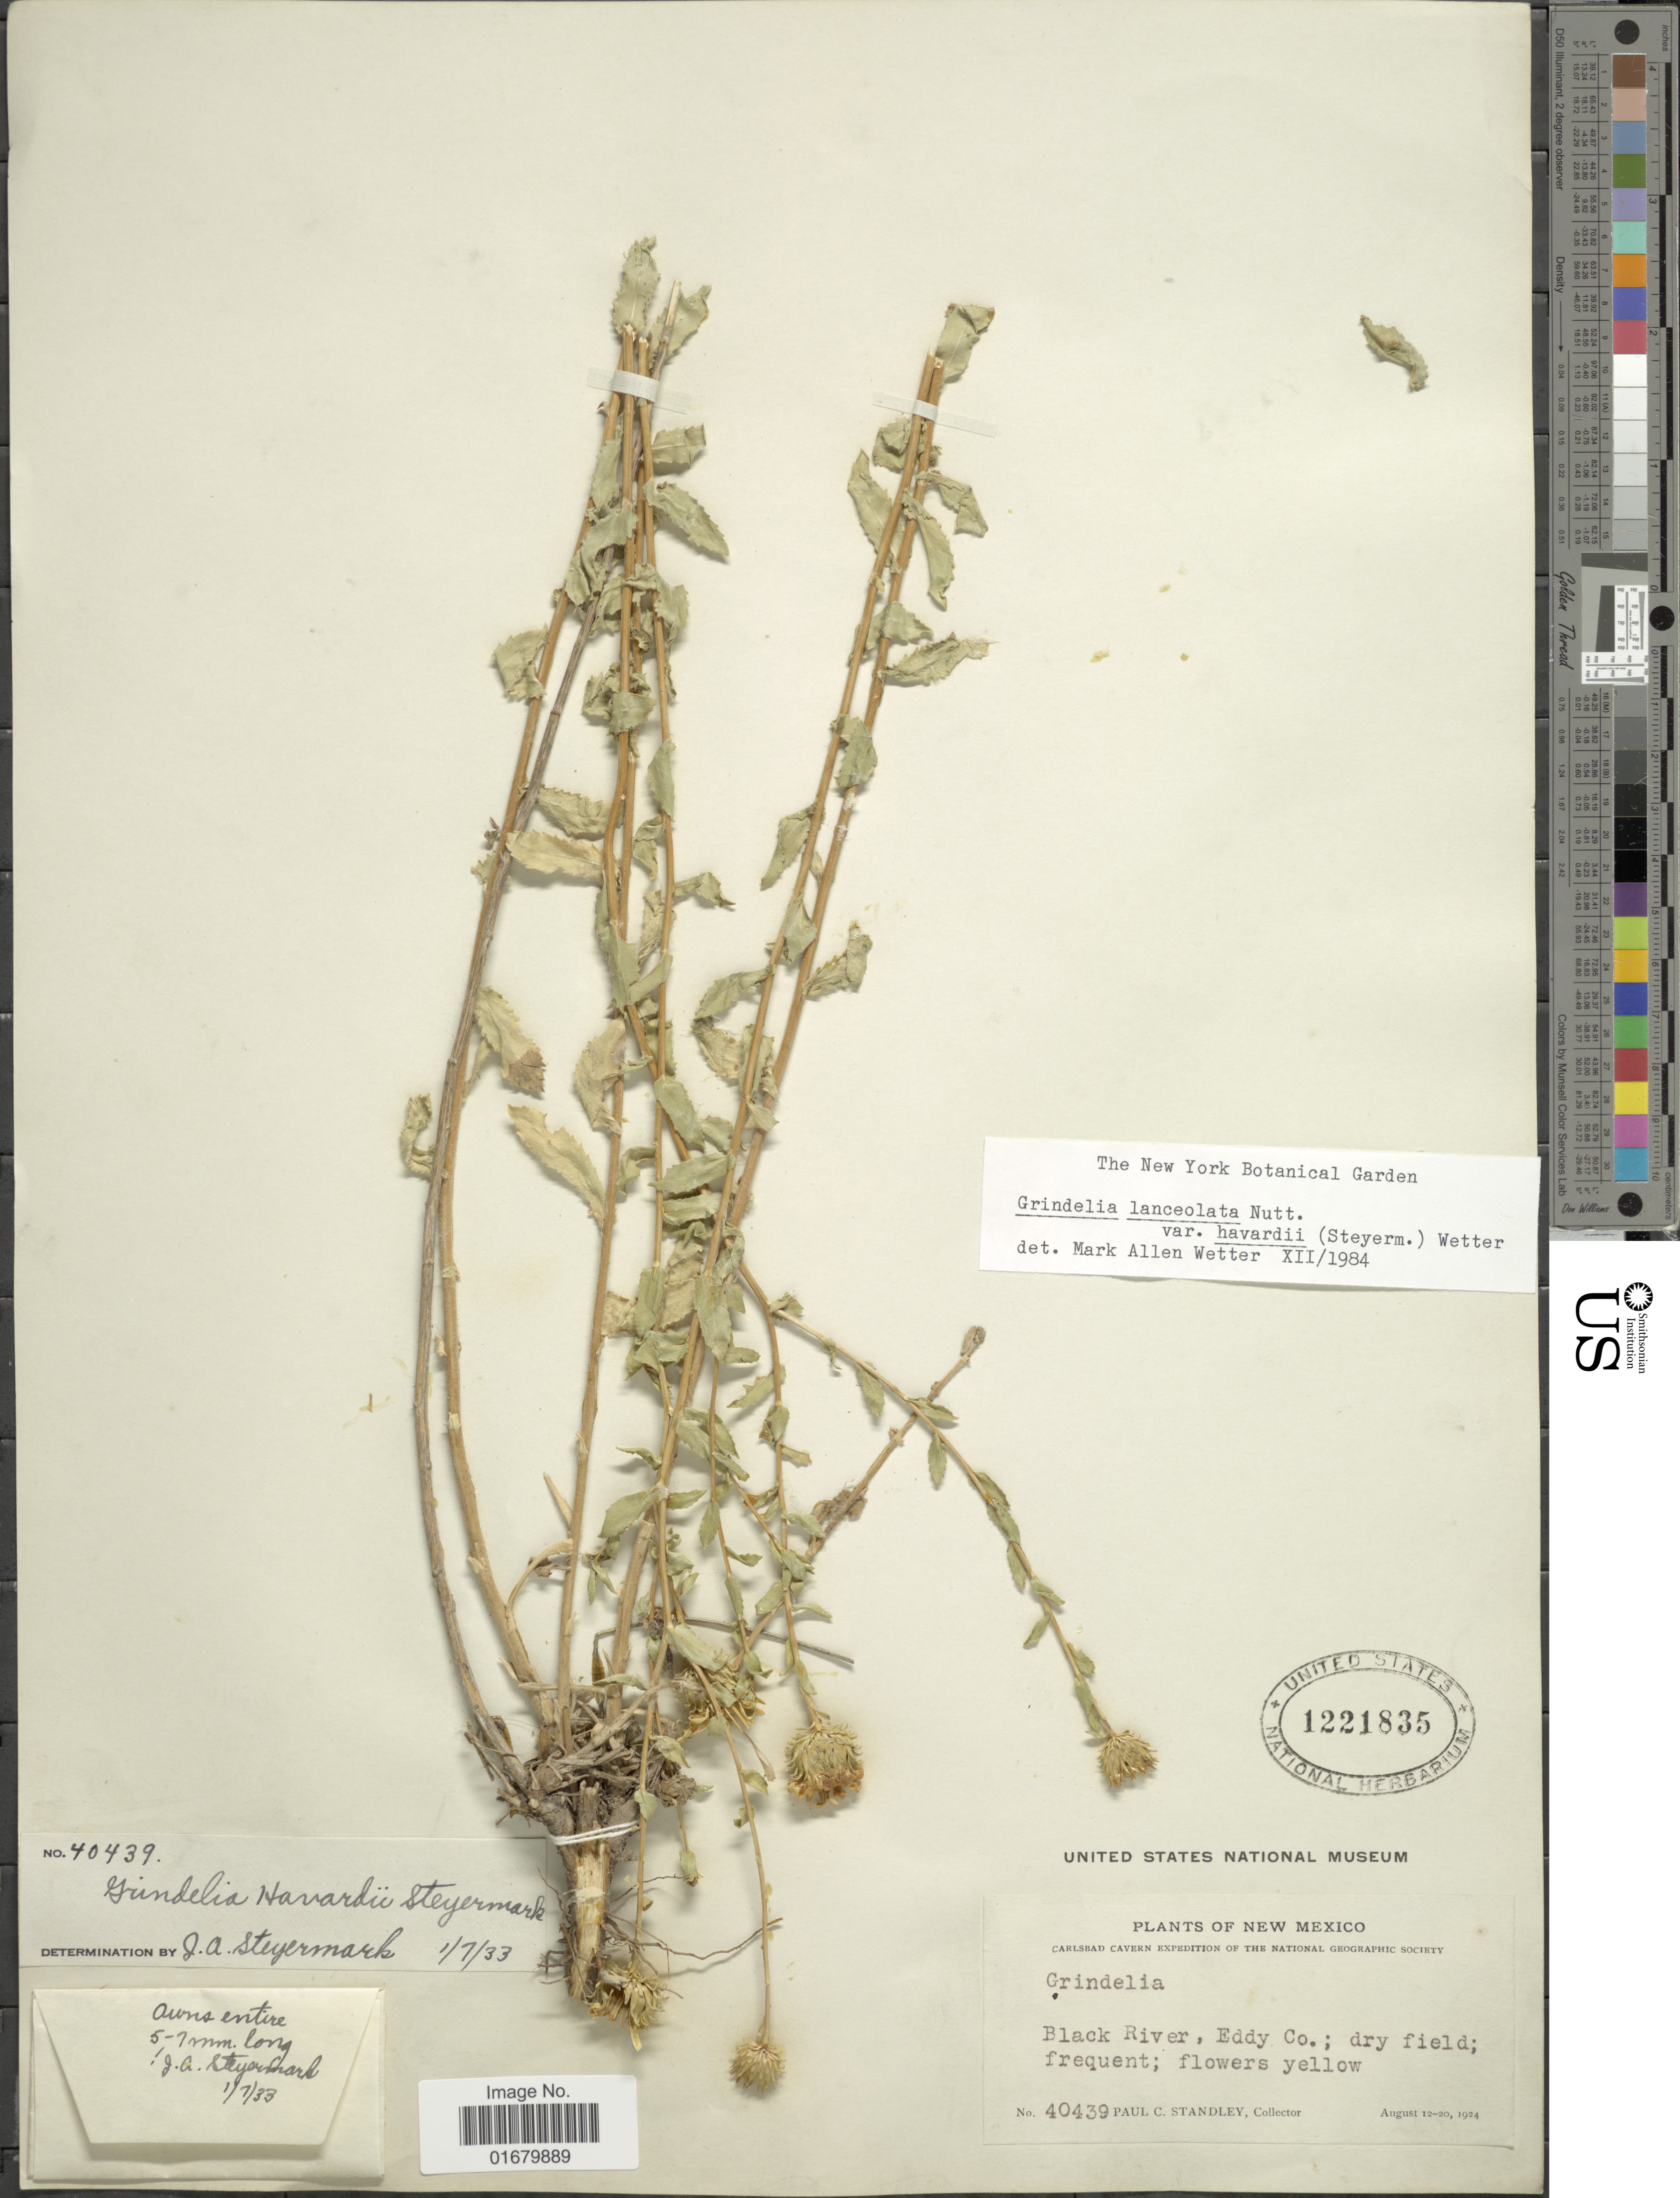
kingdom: Plantae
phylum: Tracheophyta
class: Magnoliopsida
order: Asterales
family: Asteraceae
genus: Grindelia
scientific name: Grindelia lanceolata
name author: Nutt.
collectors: P. C. Standley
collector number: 40439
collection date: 1924-08-12/1924-08-20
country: United States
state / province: New Mexico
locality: Black river, Eddy Co.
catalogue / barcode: US 1221835